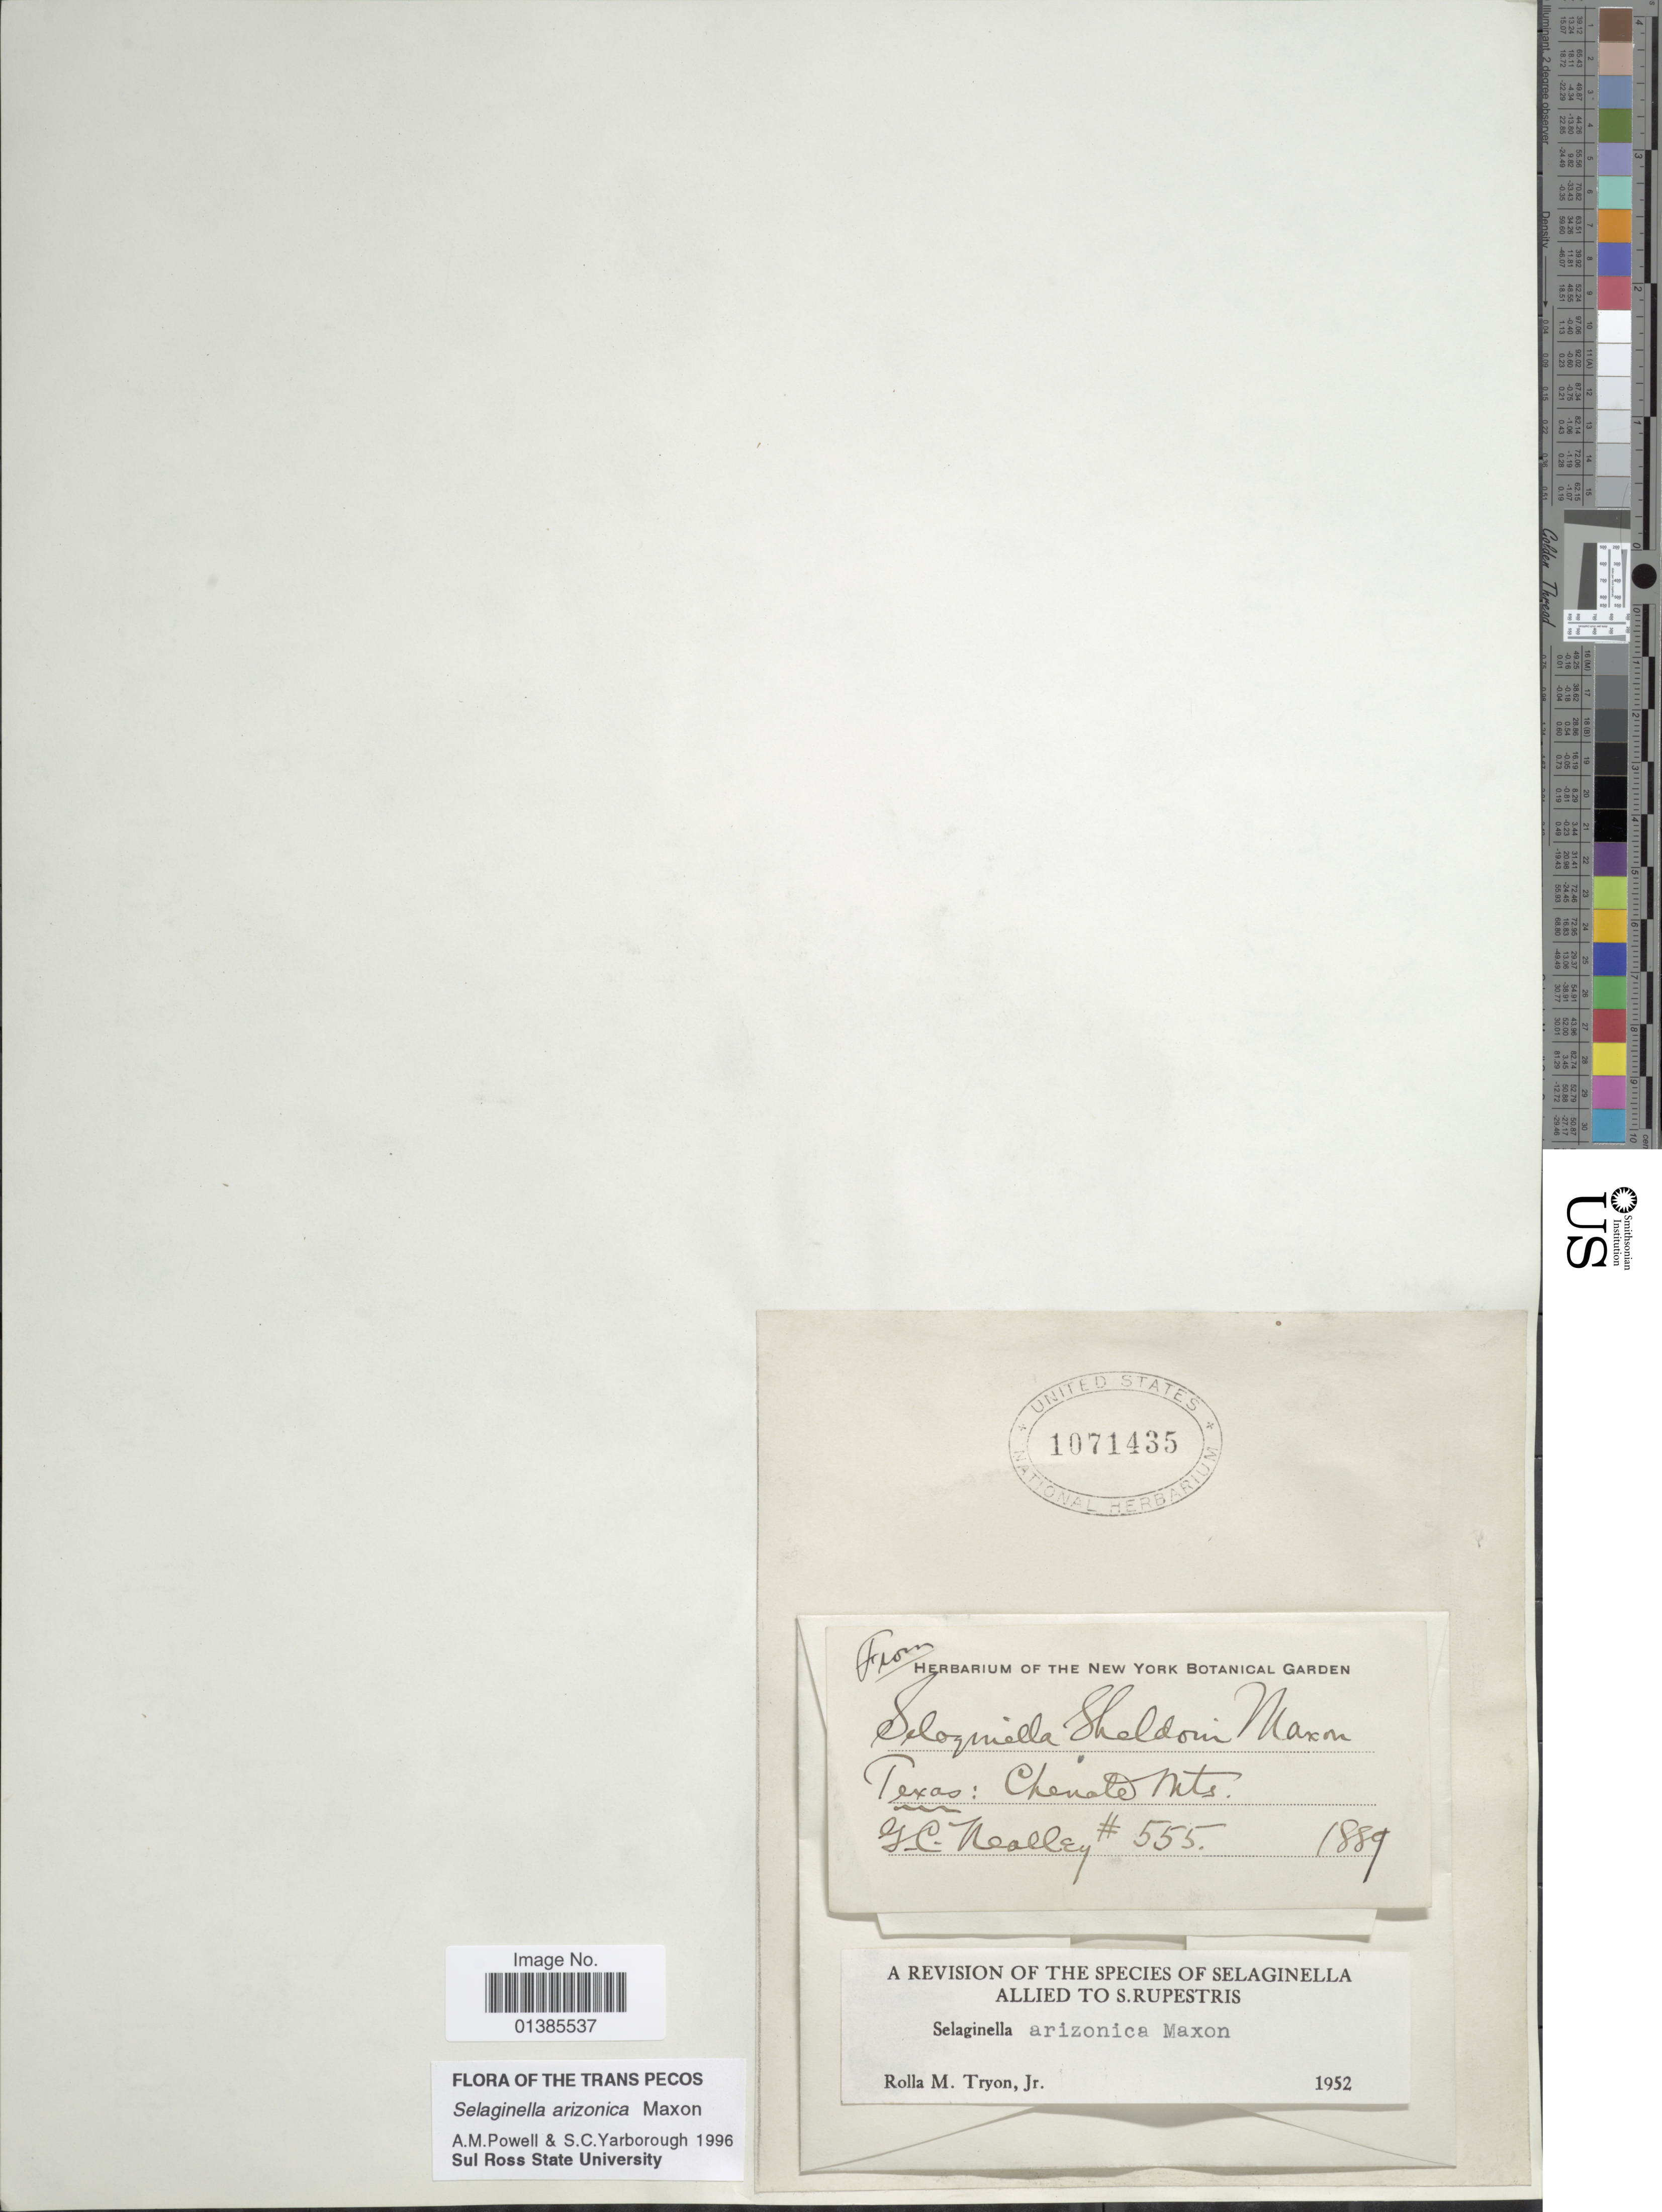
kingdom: Plantae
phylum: Tracheophyta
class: Lycopodiopsida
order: Selaginellales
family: Selaginellaceae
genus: Selaginella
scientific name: Selaginella arizonica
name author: Maxon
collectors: G. C. Nealley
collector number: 555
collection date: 1889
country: United States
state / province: Texas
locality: Chenate Mts.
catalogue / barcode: US 1071435